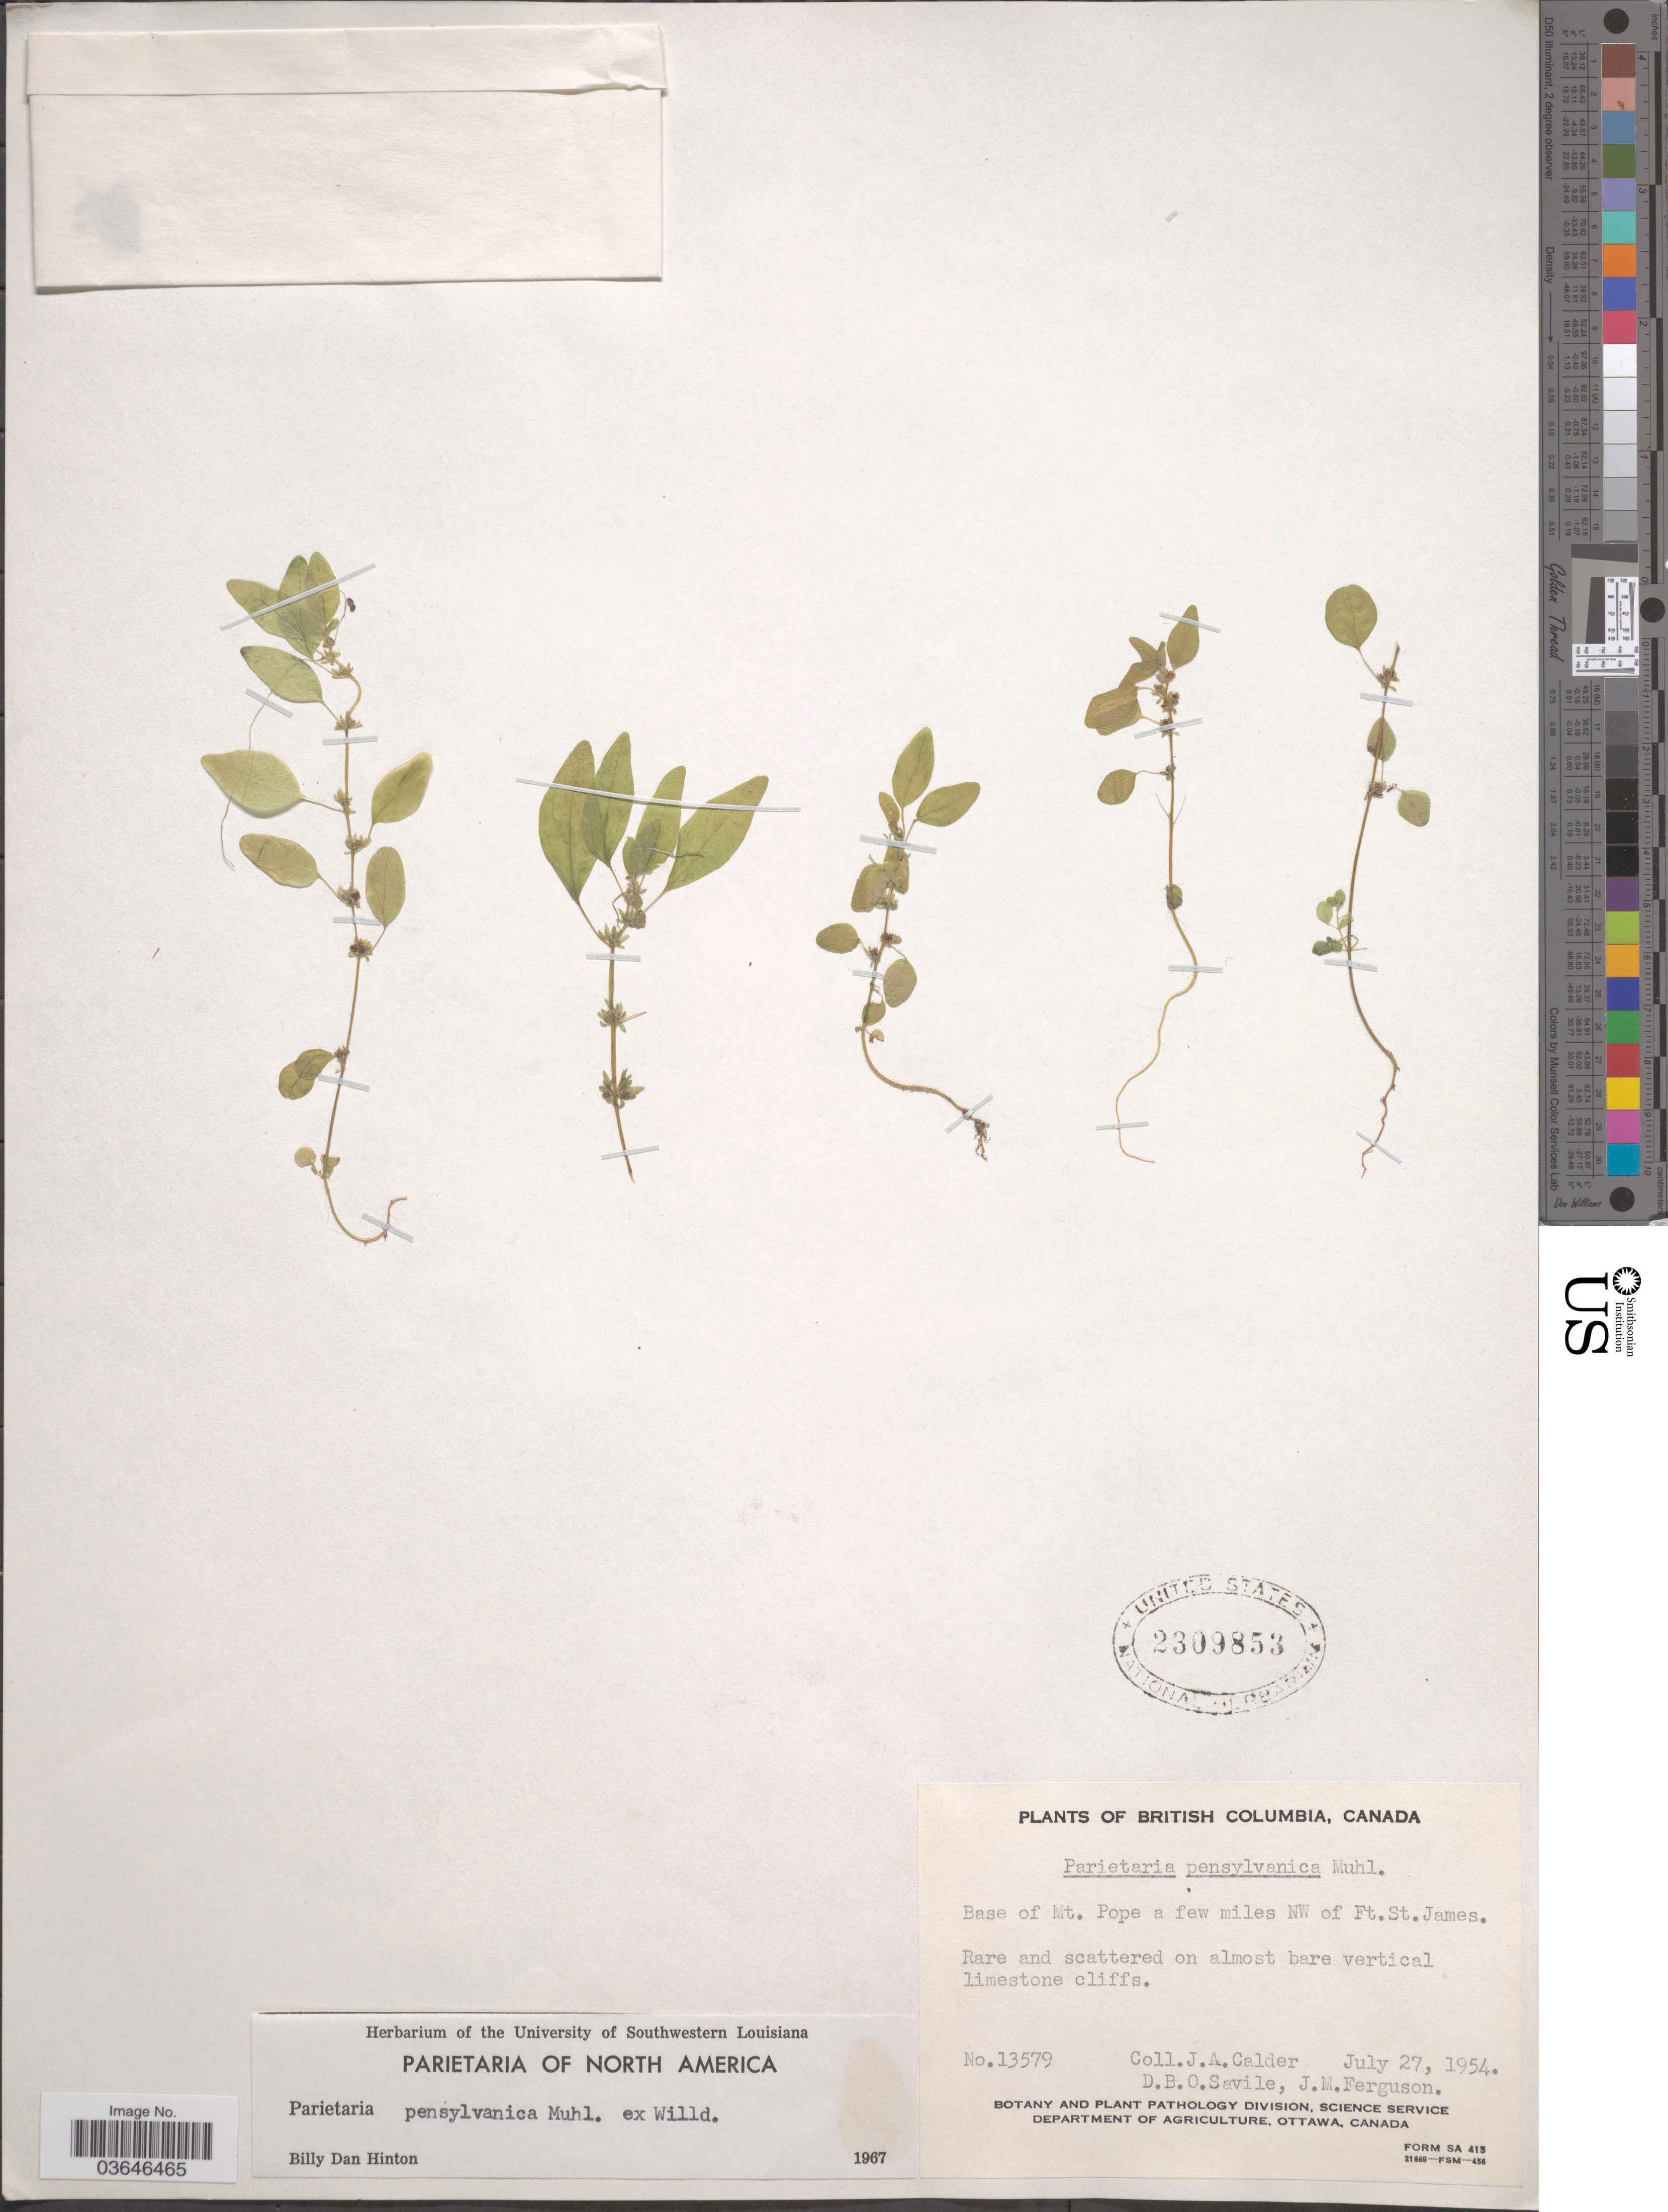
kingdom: Plantae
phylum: Tracheophyta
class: Magnoliopsida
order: Rosales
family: Urticaceae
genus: Parietaria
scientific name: Parietaria pensylvanica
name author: Muhl. ex Willd.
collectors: J. A. Calder, D. Savile & J. M. Ferguson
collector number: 13579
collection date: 1954-07-27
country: Canada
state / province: British Columbia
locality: Base of Mt. Pope a few miles NW of Ft. St. James.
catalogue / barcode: US 2309853